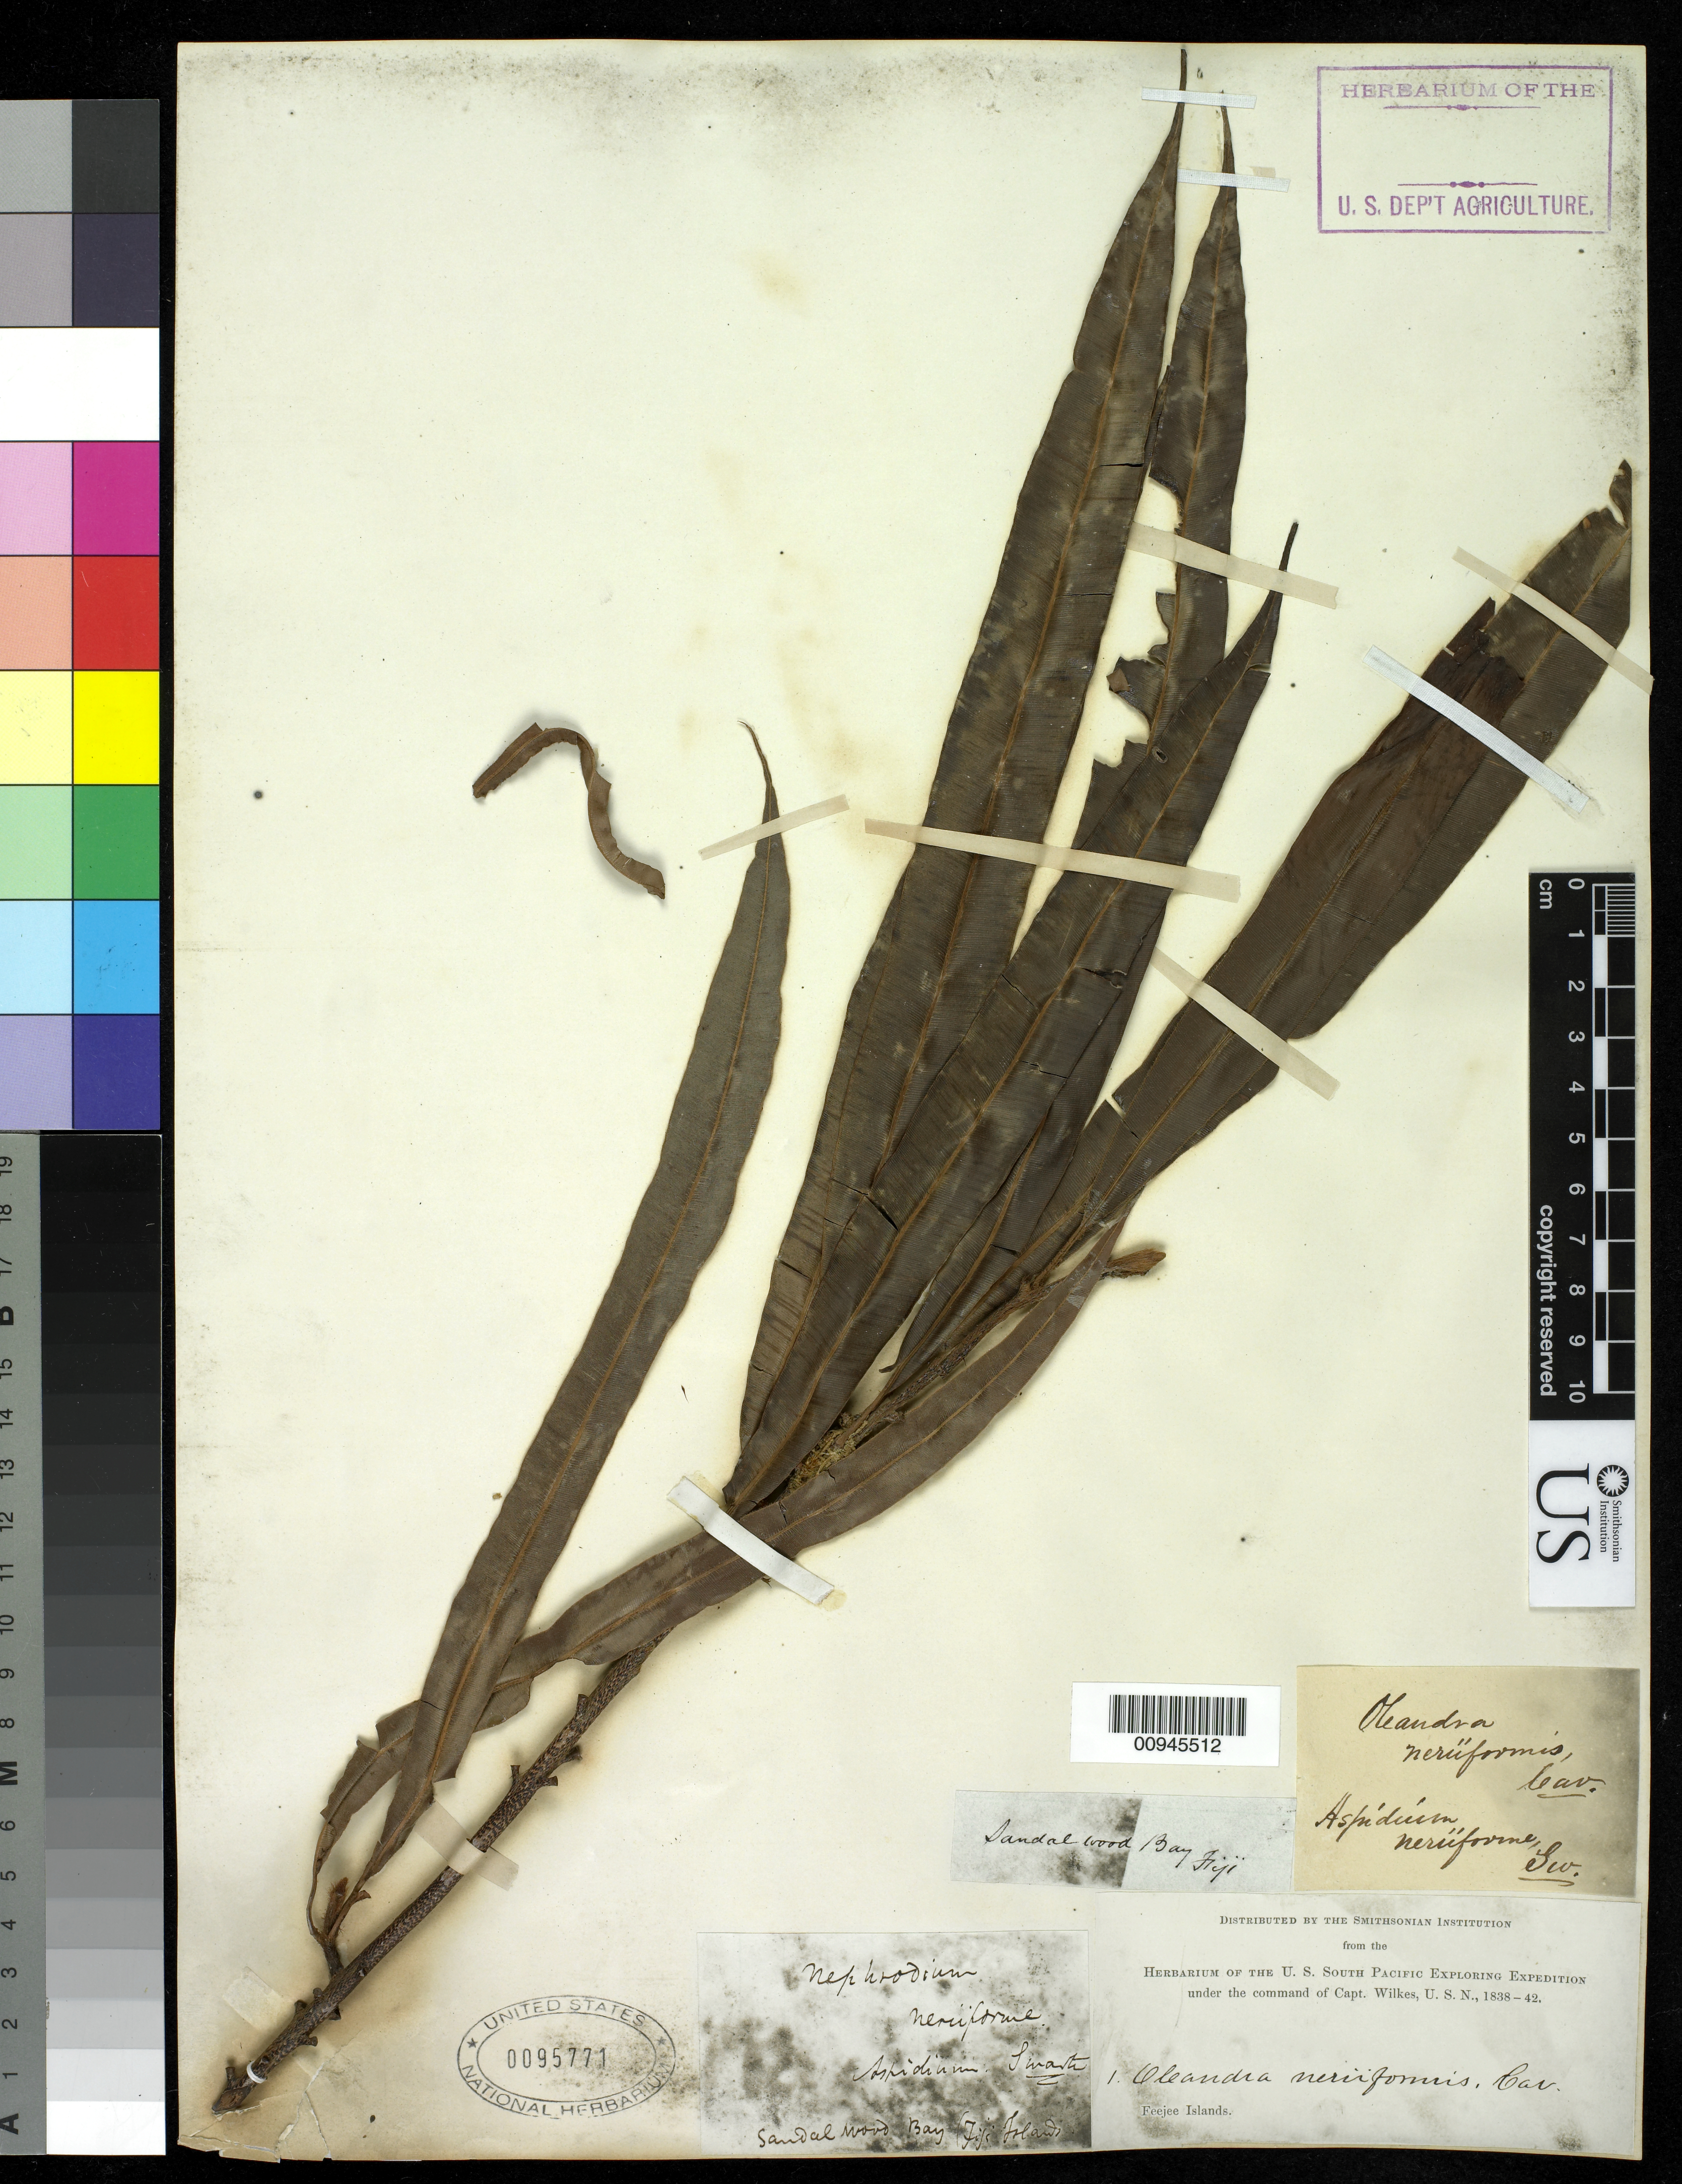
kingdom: Plantae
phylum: Tracheophyta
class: Polypodiopsida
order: Polypodiales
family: Oleandraceae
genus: Oleandra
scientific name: Oleandra parksii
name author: Copel.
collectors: Wilkes Explor. Exped.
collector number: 1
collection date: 1838/1842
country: Fiji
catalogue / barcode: US 95771